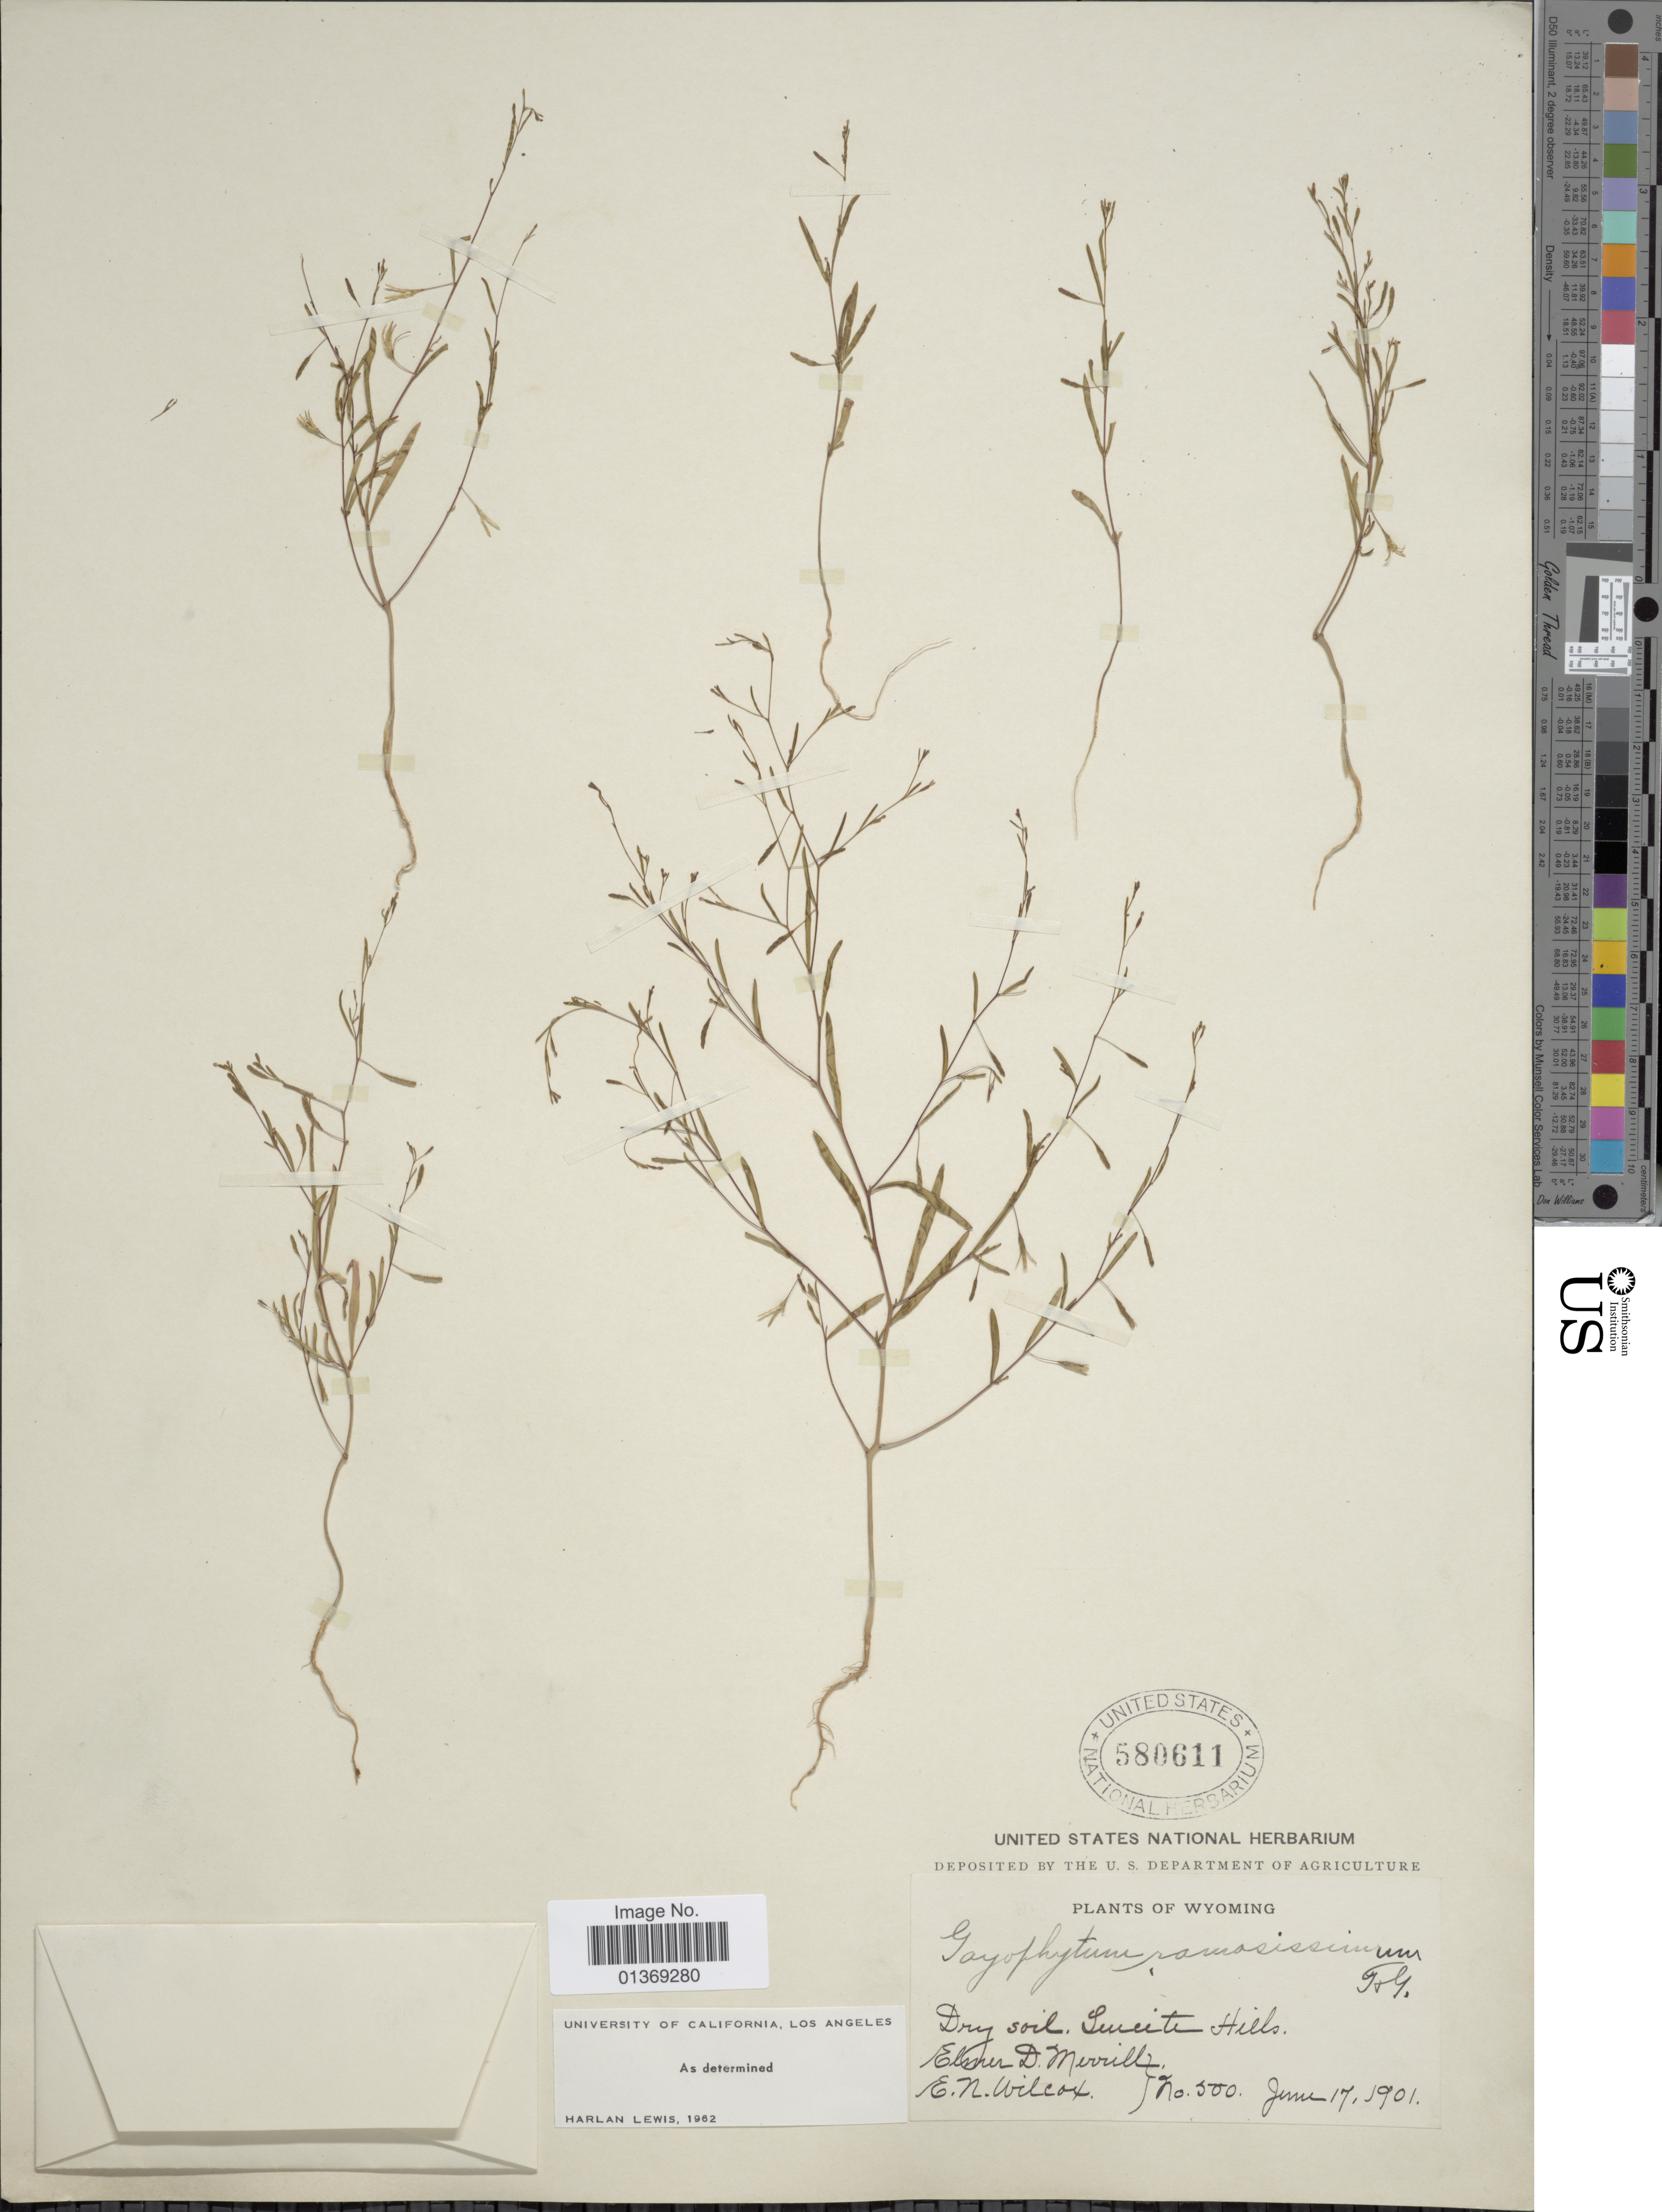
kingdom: Plantae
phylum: Tracheophyta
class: Magnoliopsida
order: Myrtales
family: Onagraceae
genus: Gayophytum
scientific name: Gayophytum ramosissimum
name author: Torr. & A. Gray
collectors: E. D. Merrill & E. Wilcox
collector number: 500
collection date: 1901-06-17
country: United States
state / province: Wyoming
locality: Leucite Hills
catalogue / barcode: US 580611